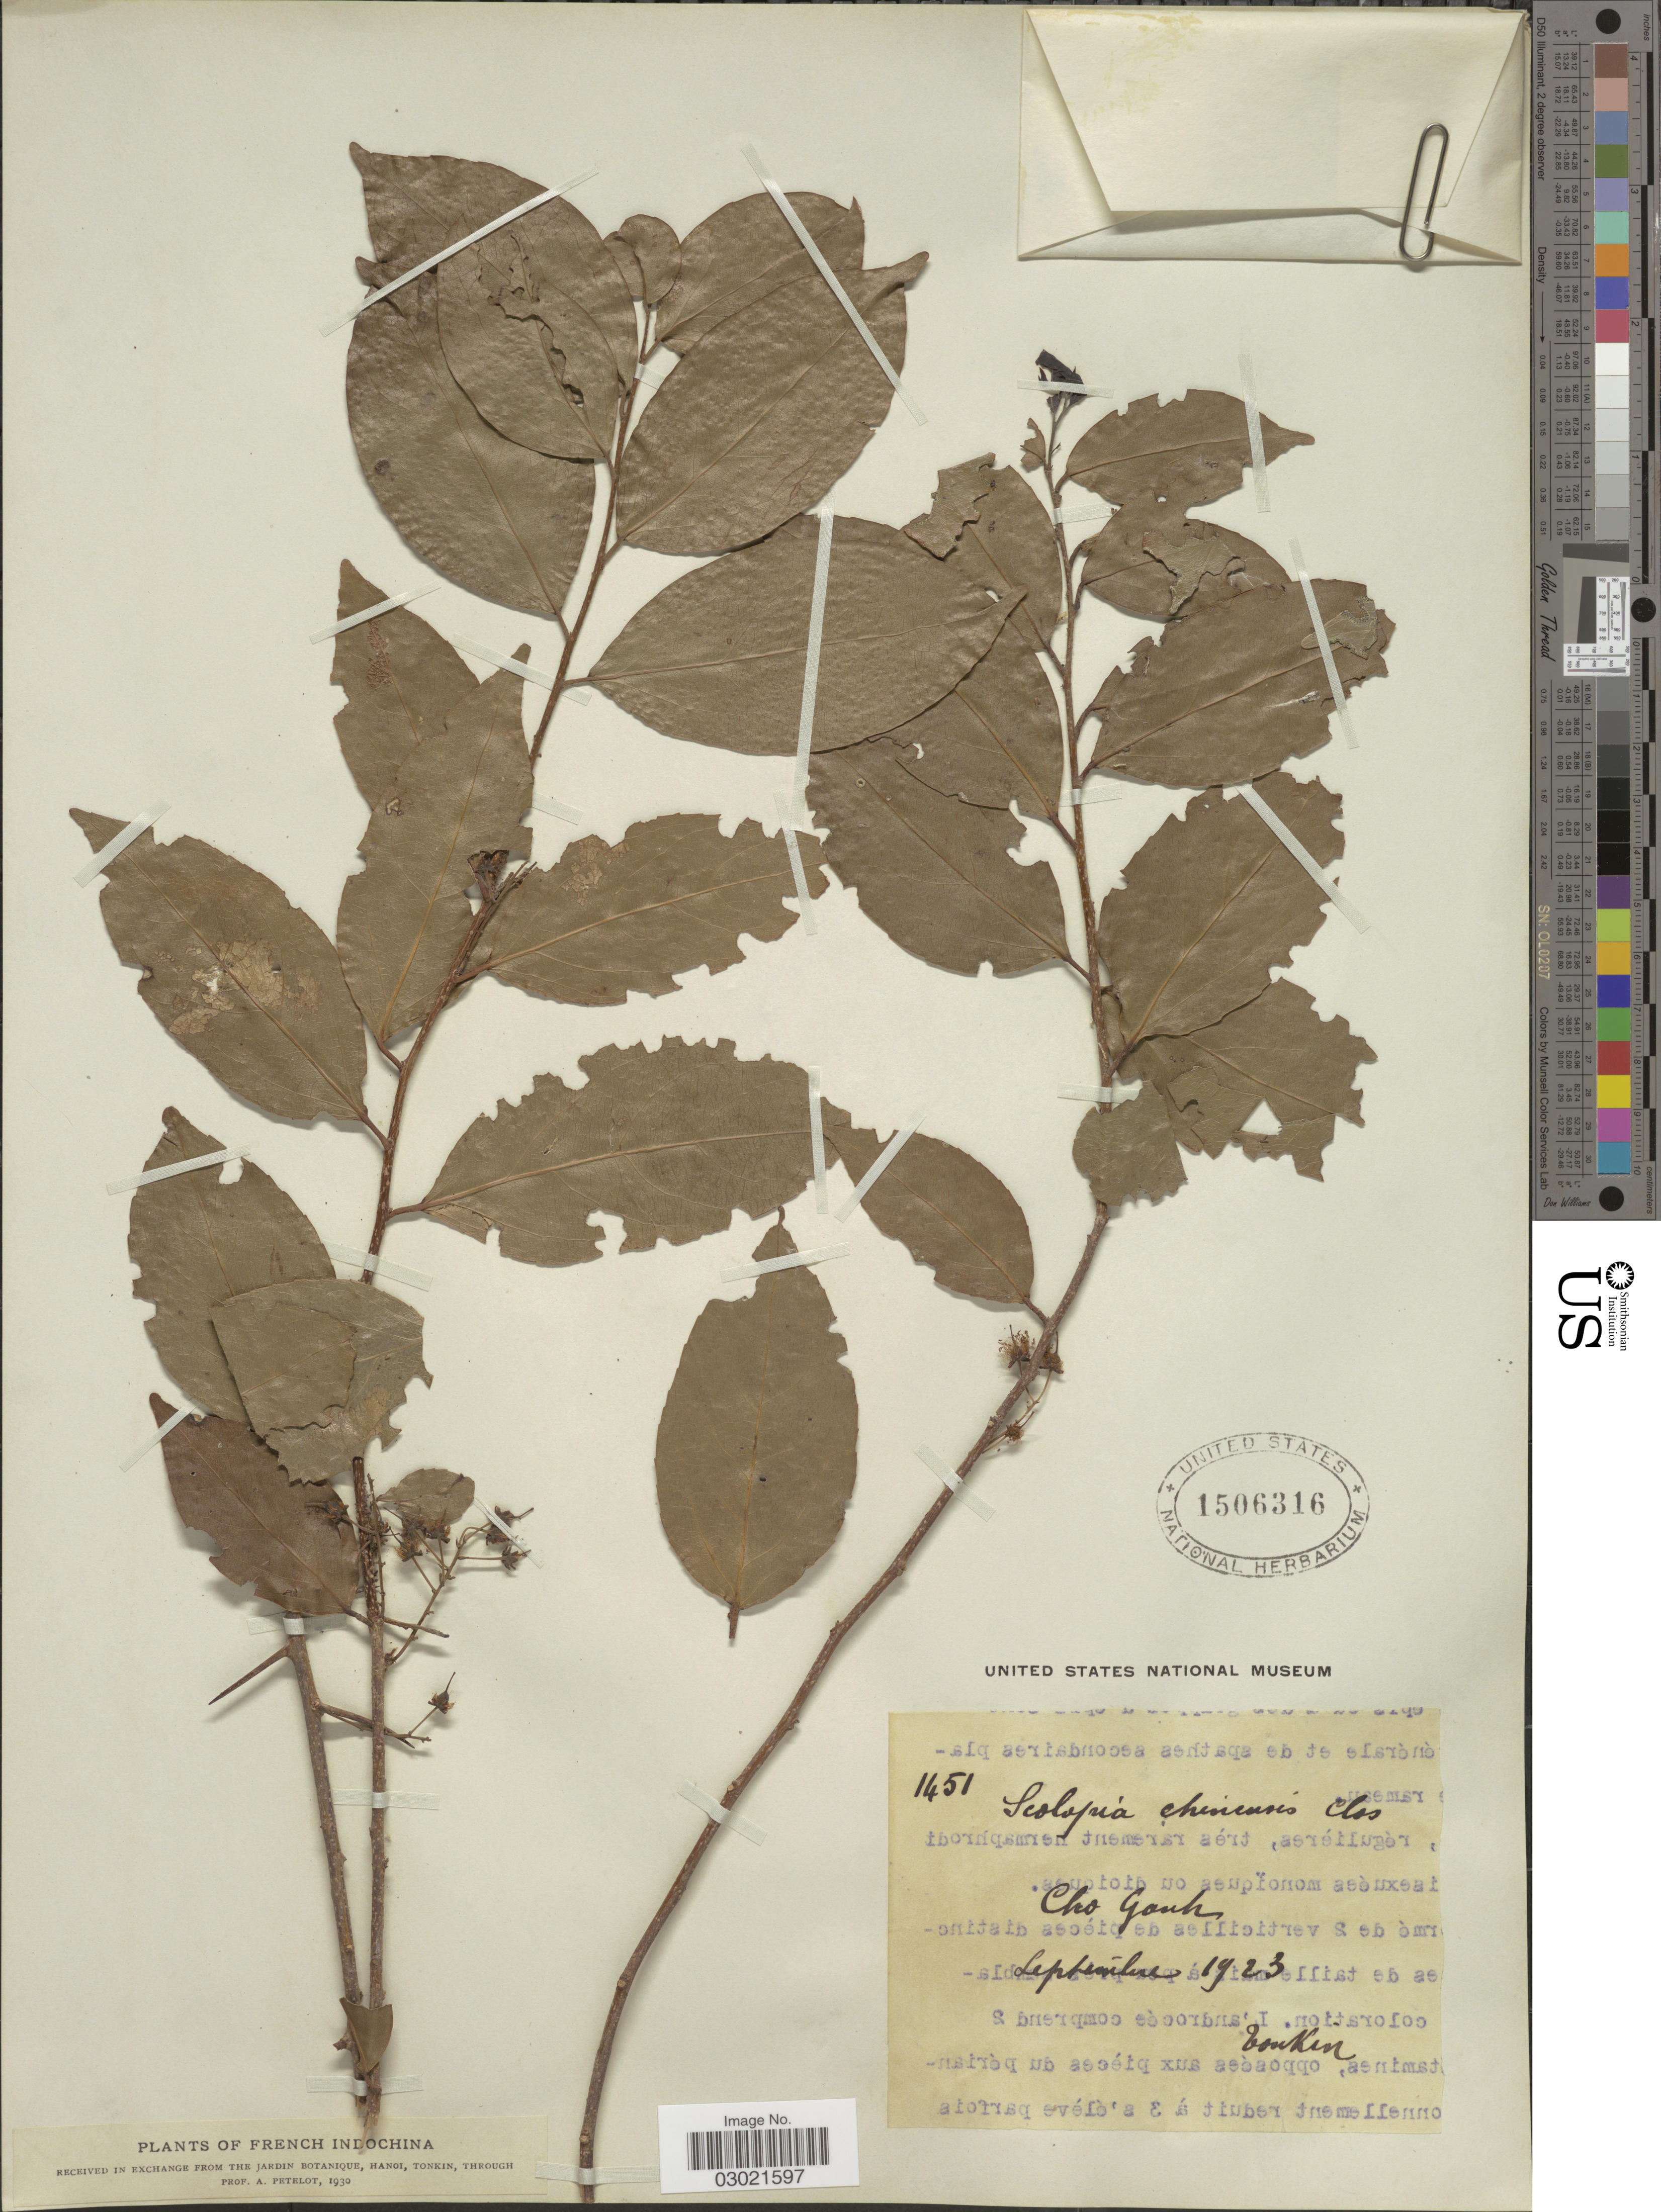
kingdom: Plantae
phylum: Tracheophyta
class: Magnoliopsida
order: Malpighiales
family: Salicaceae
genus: Scolopia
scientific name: Scolopia chinensis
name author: (Lour.) Clos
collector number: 1451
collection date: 1923-09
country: Vietnam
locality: Cho Ganh.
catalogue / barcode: US 1506316